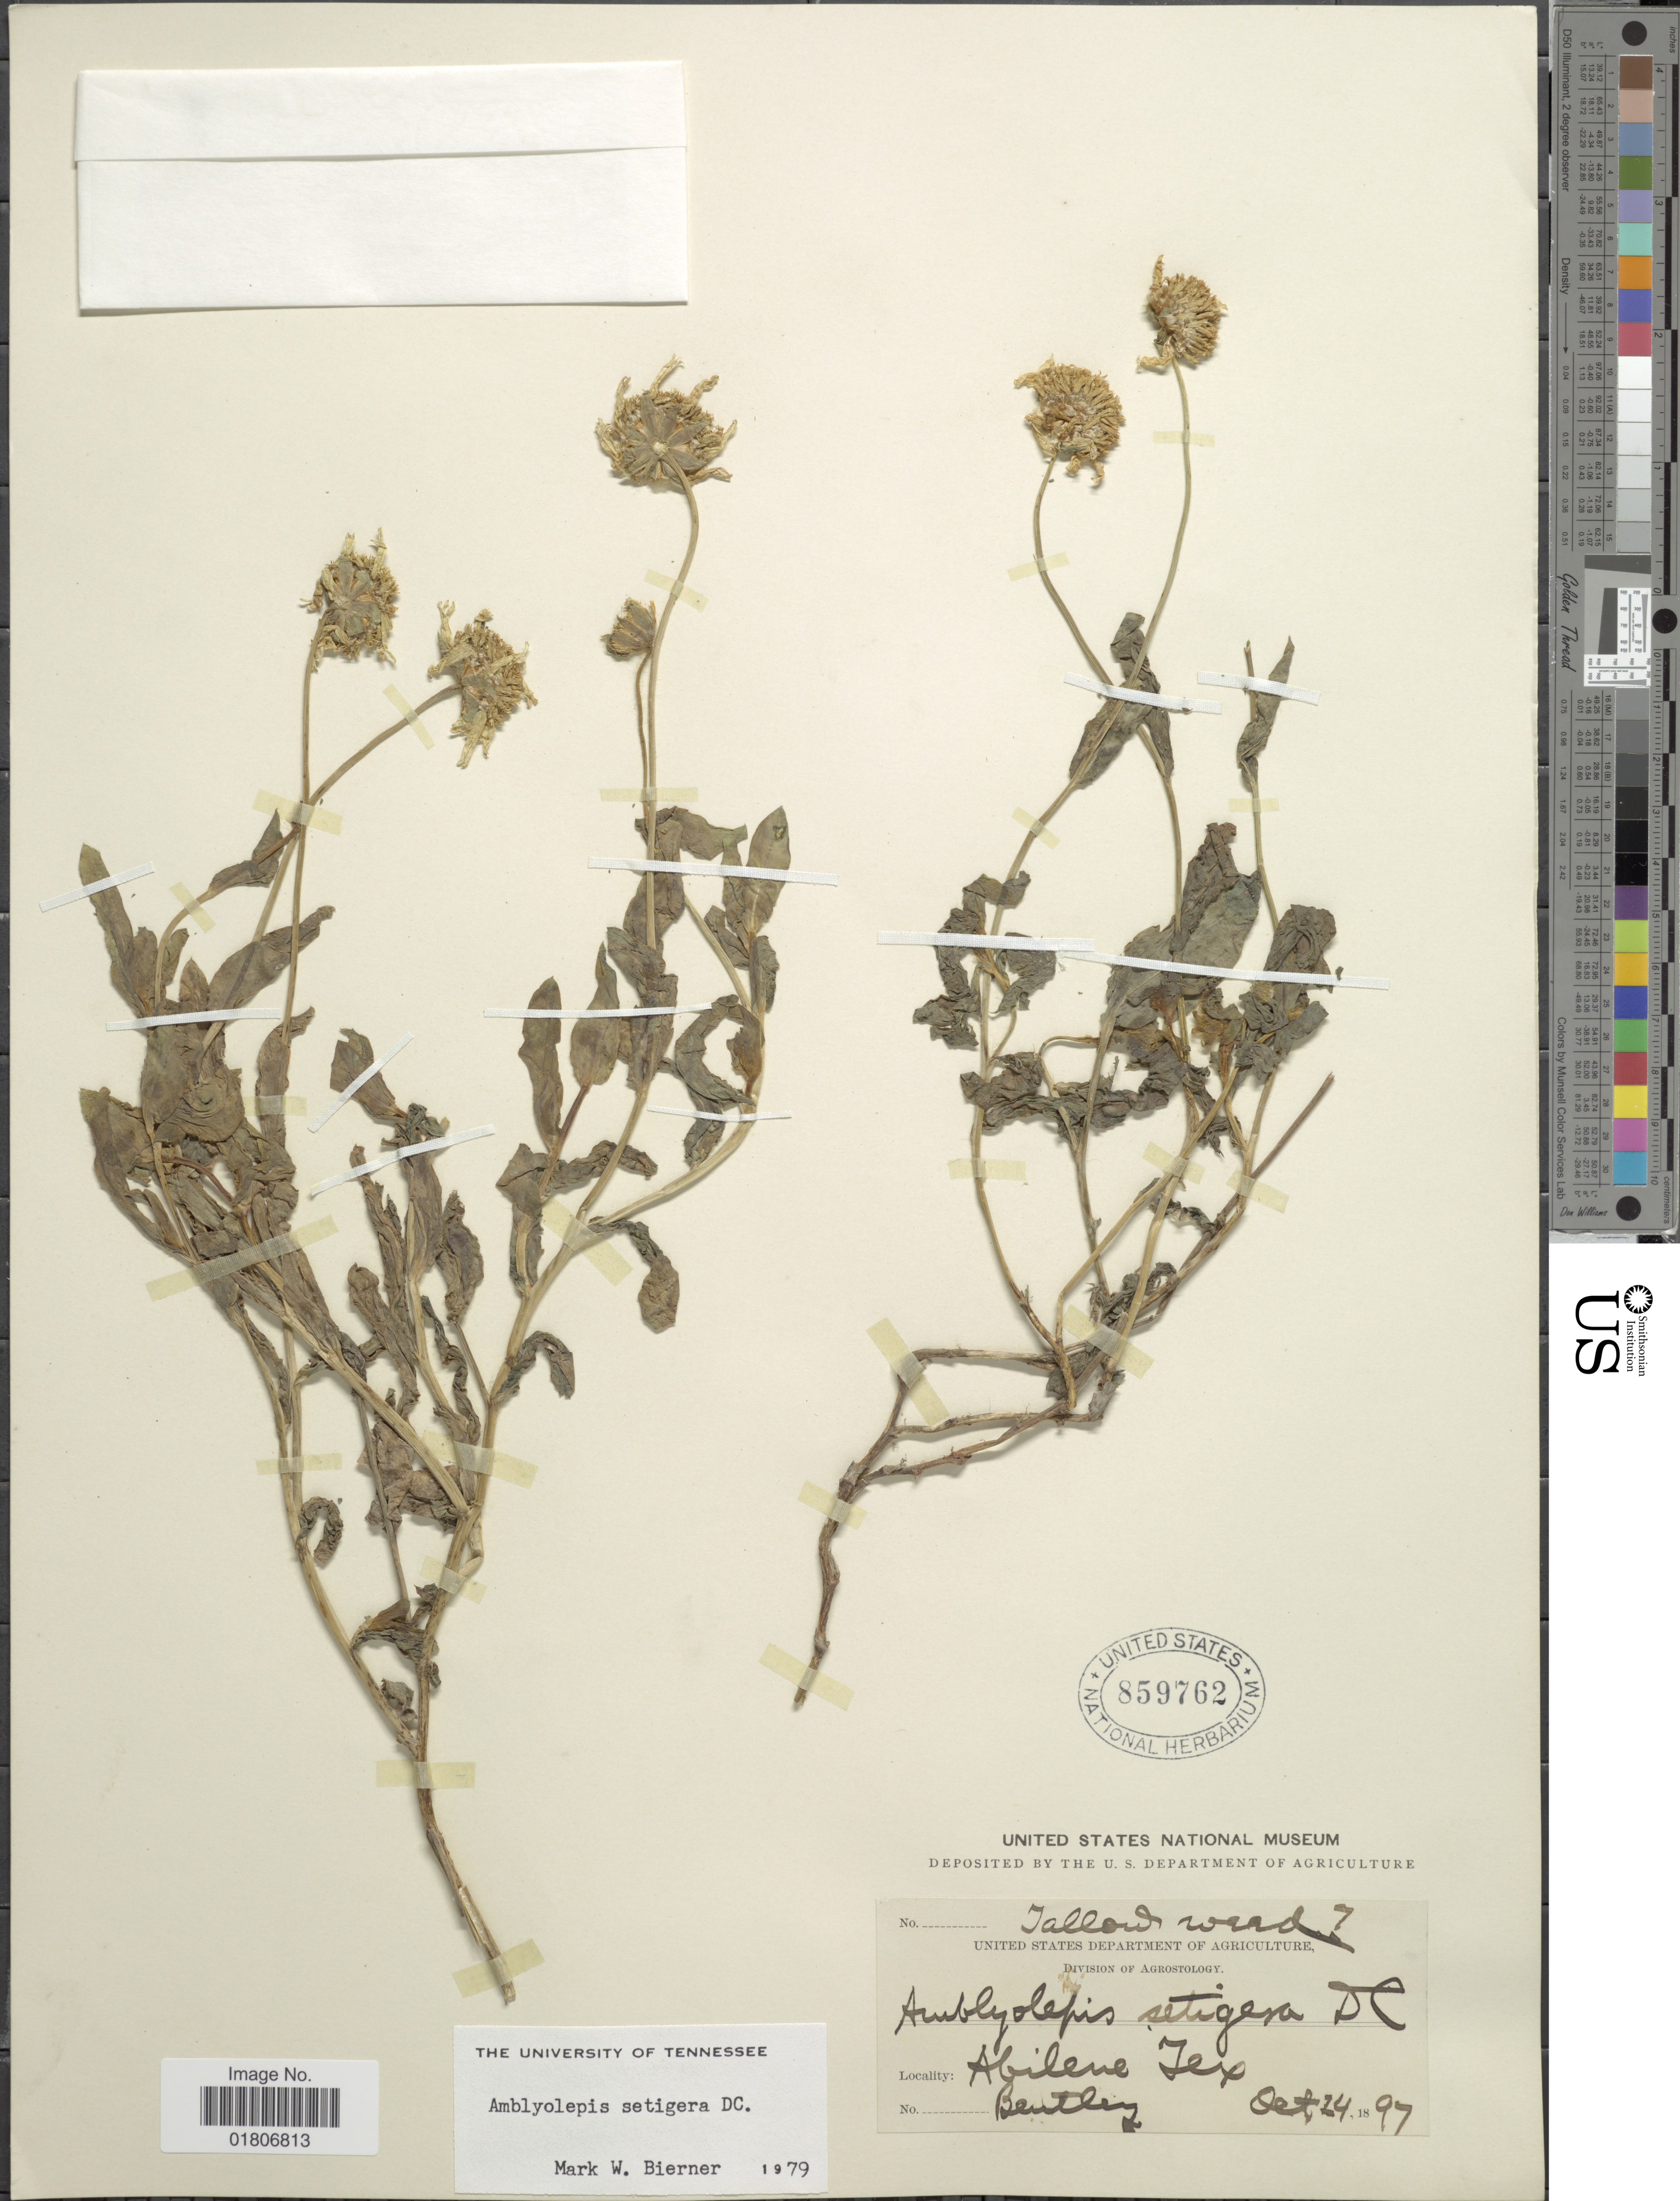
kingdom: Plantae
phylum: Tracheophyta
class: Magnoliopsida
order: Asterales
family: Asteraceae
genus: Amblyolepis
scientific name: Amblyolepis setigera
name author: DC.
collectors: Bentley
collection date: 1897-10-24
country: United States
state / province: Texas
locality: Abilene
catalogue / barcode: US 859762